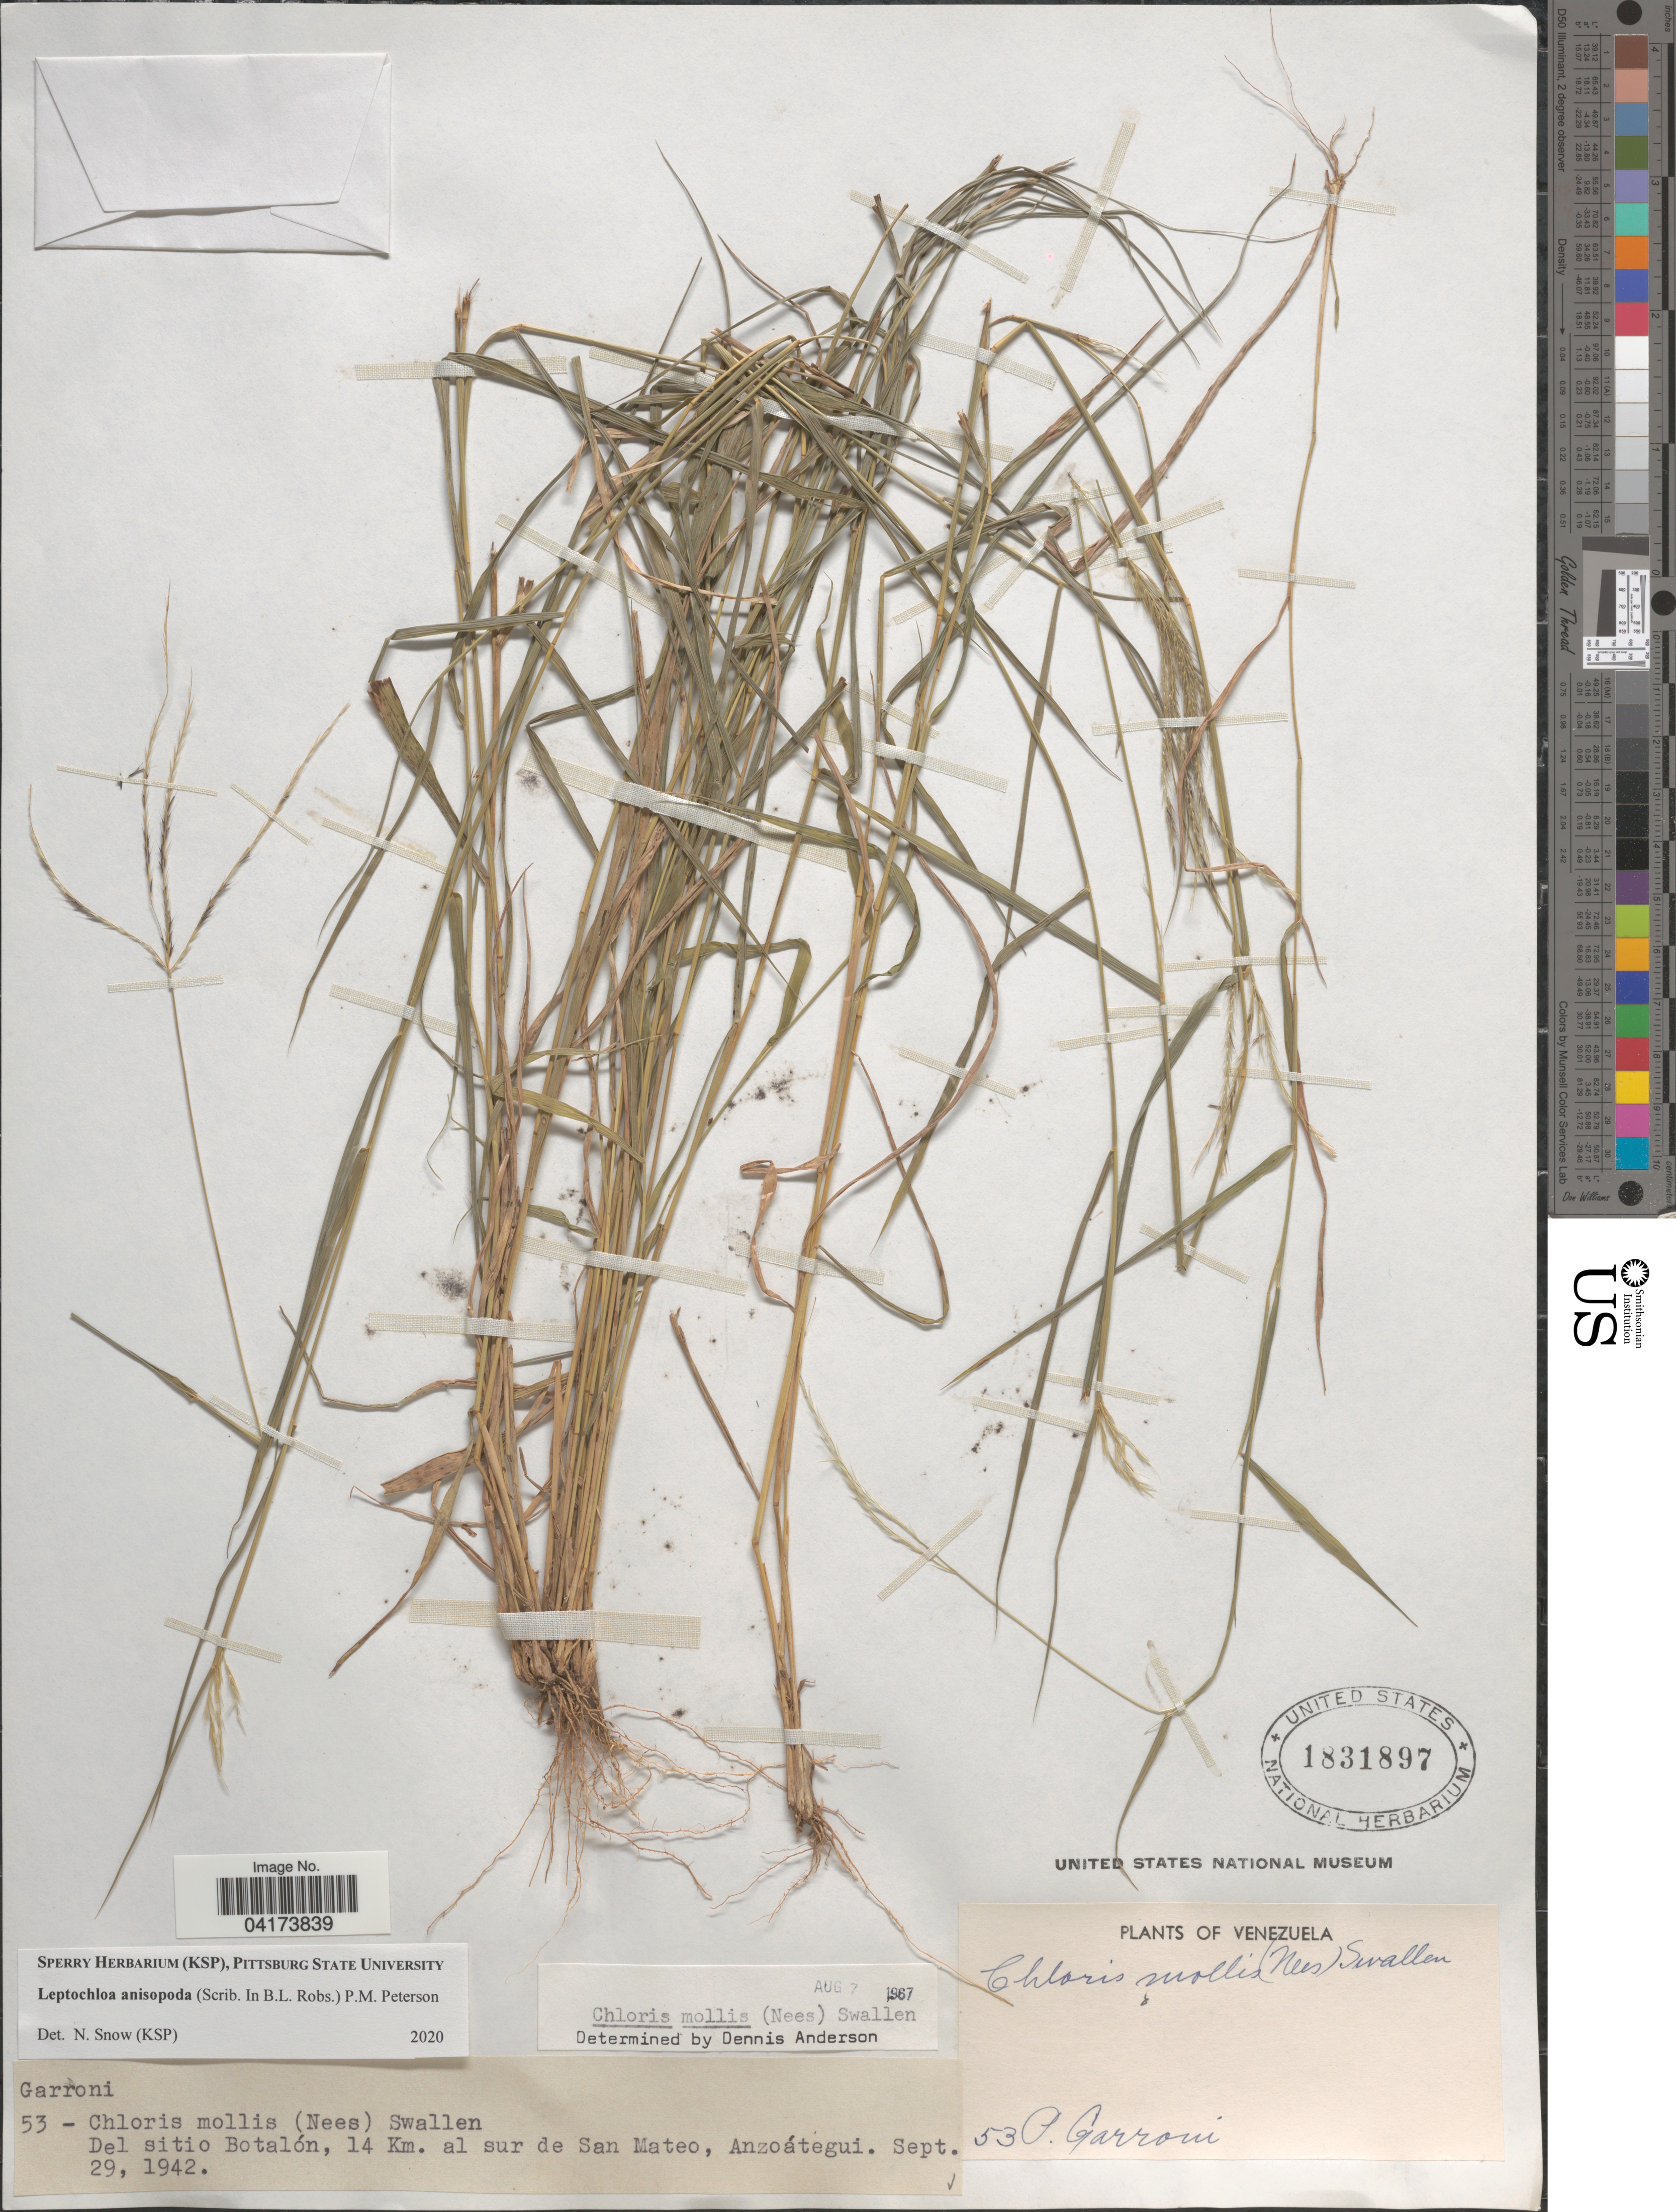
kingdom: Plantae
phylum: Tracheophyta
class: Liliopsida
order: Poales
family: Poaceae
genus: Leptochloa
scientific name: Leptochloa anisopoda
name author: (B.L. Rob. ex Scribn.) P.M. Peterson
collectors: P. Garroni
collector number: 53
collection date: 1942-09-29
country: Venezuela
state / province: Anzoategui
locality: Del sitio Botalón, 14 Km. al sur de San Mateo.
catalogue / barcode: US 1831897